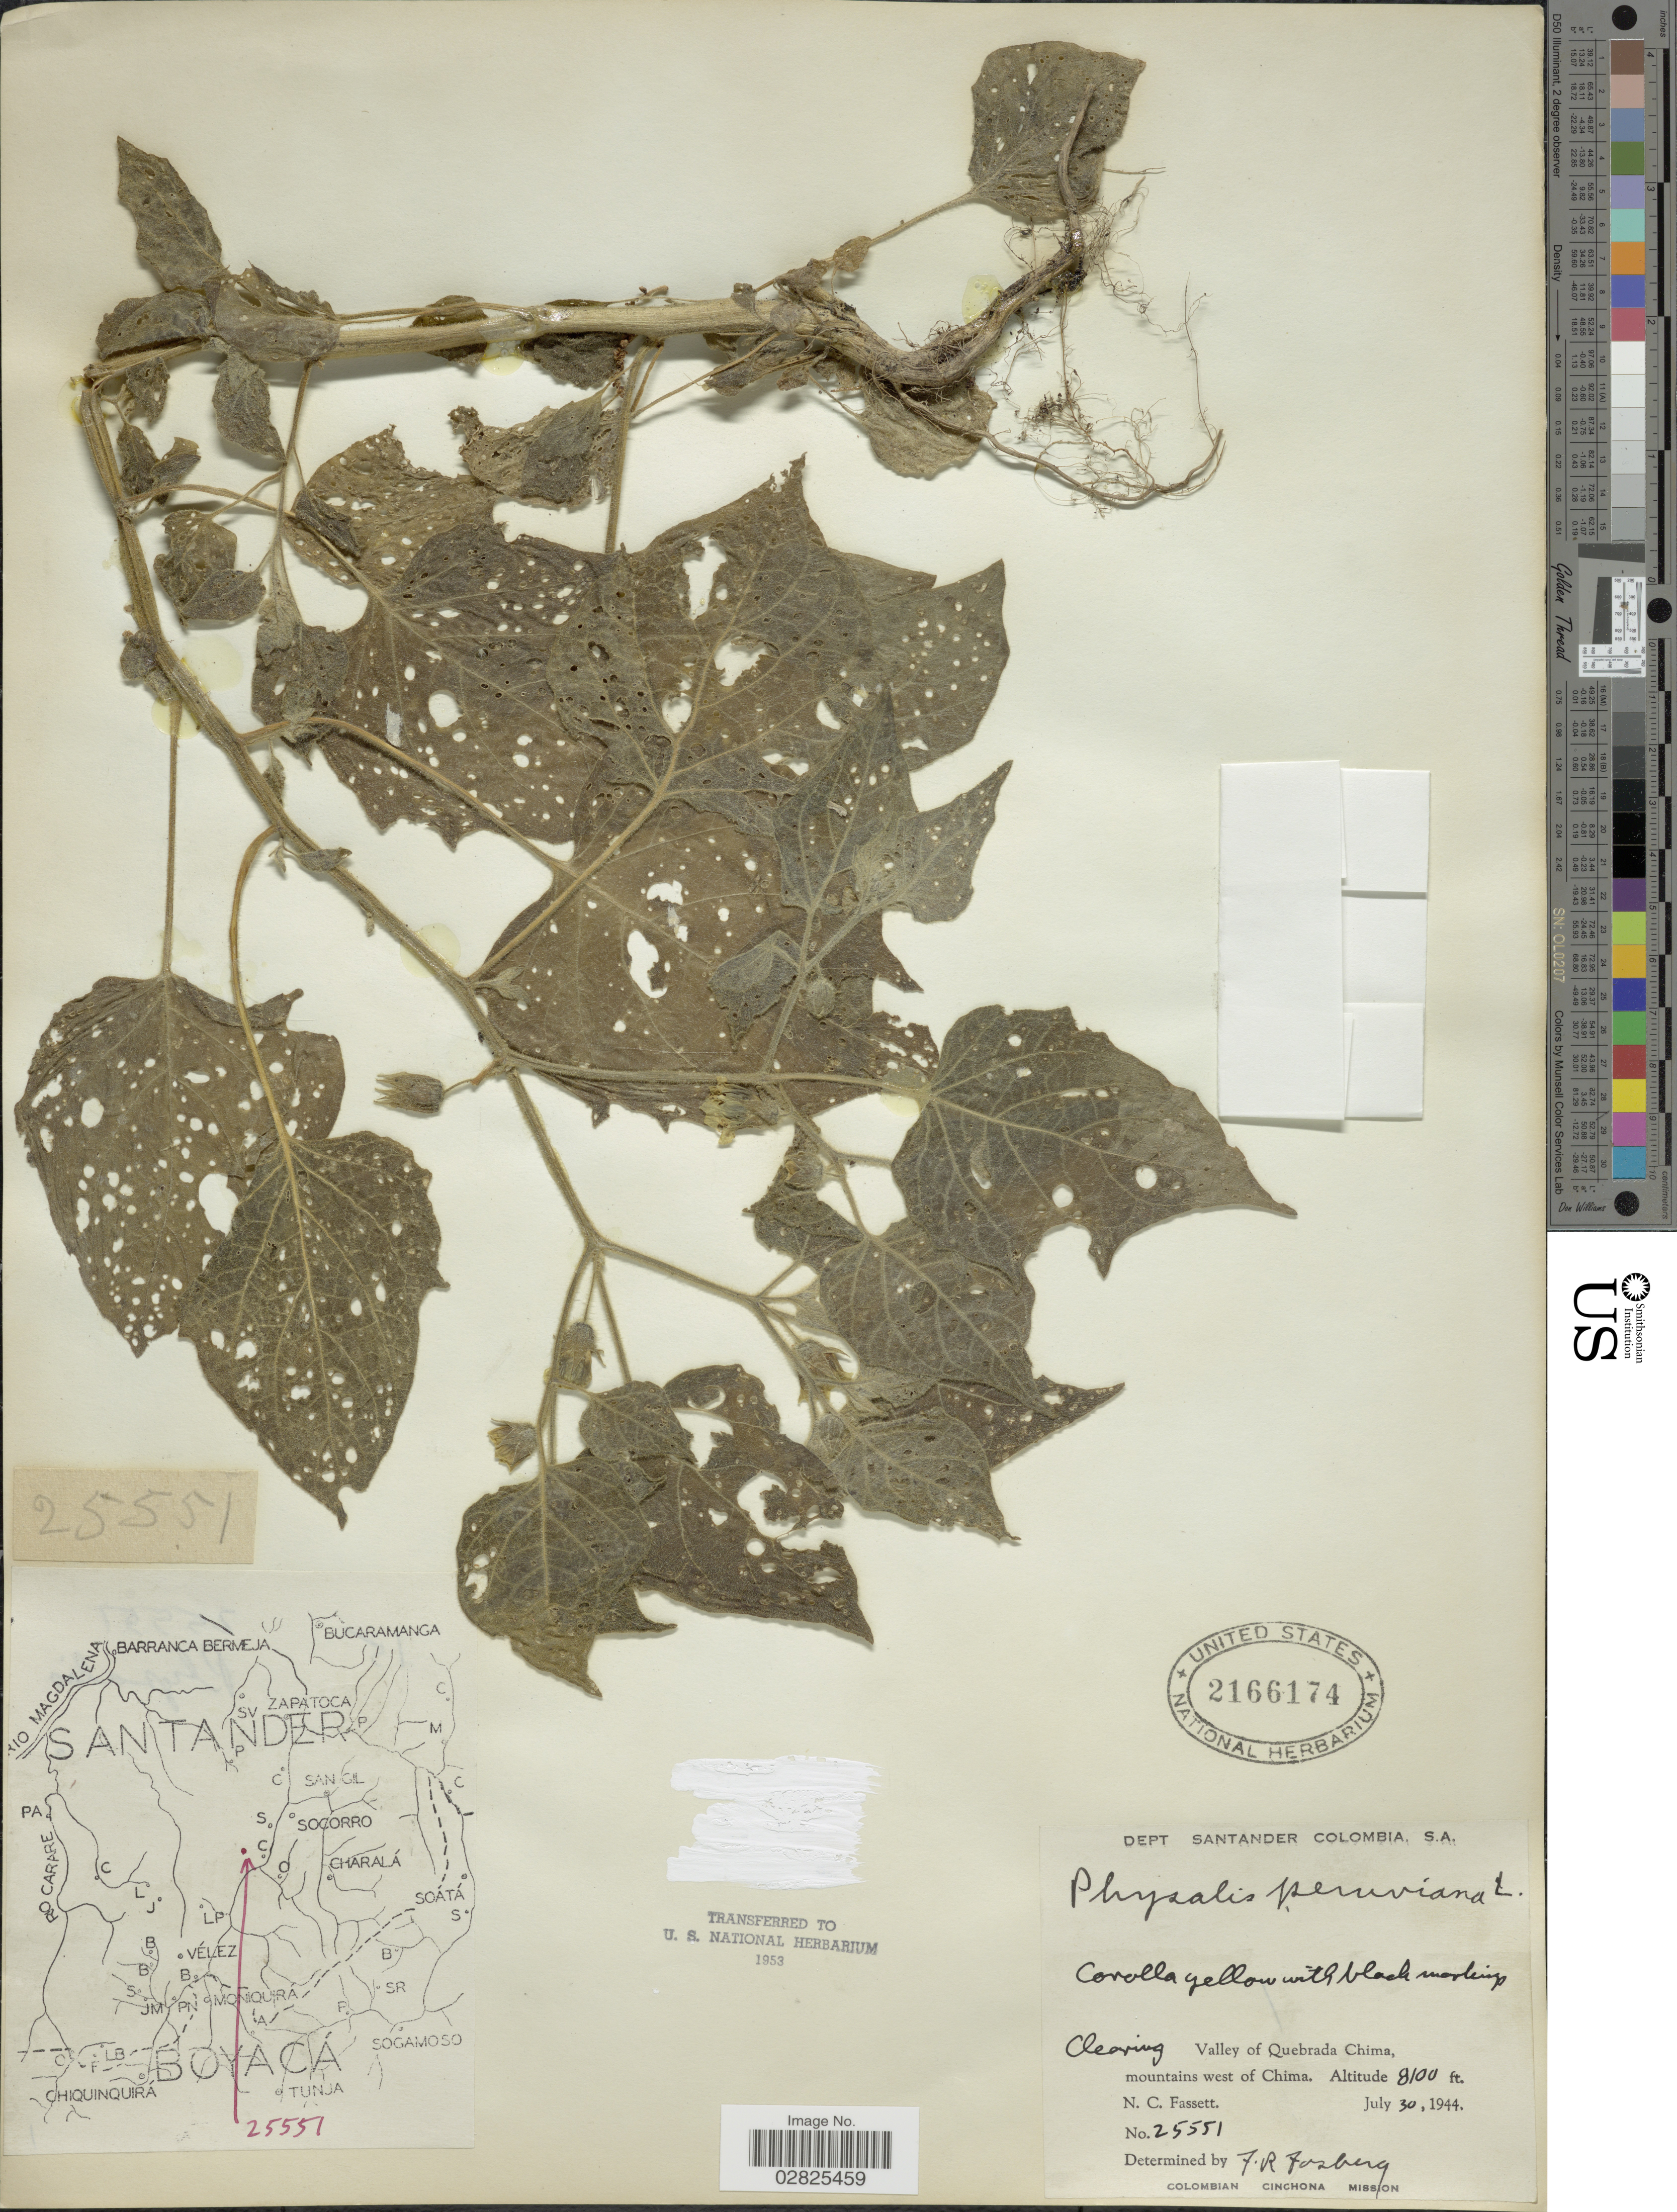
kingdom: Plantae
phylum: Tracheophyta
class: Magnoliopsida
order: Solanales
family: Solanaceae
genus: Physalis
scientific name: Physalis peruviana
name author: L.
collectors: N. C. Fassett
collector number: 25551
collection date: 1944-07-30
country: Colombia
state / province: Santander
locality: Dept Santander. Clearing Valley of Quebrada Chima, mountains west of Chima.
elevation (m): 2469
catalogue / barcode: US 2166174